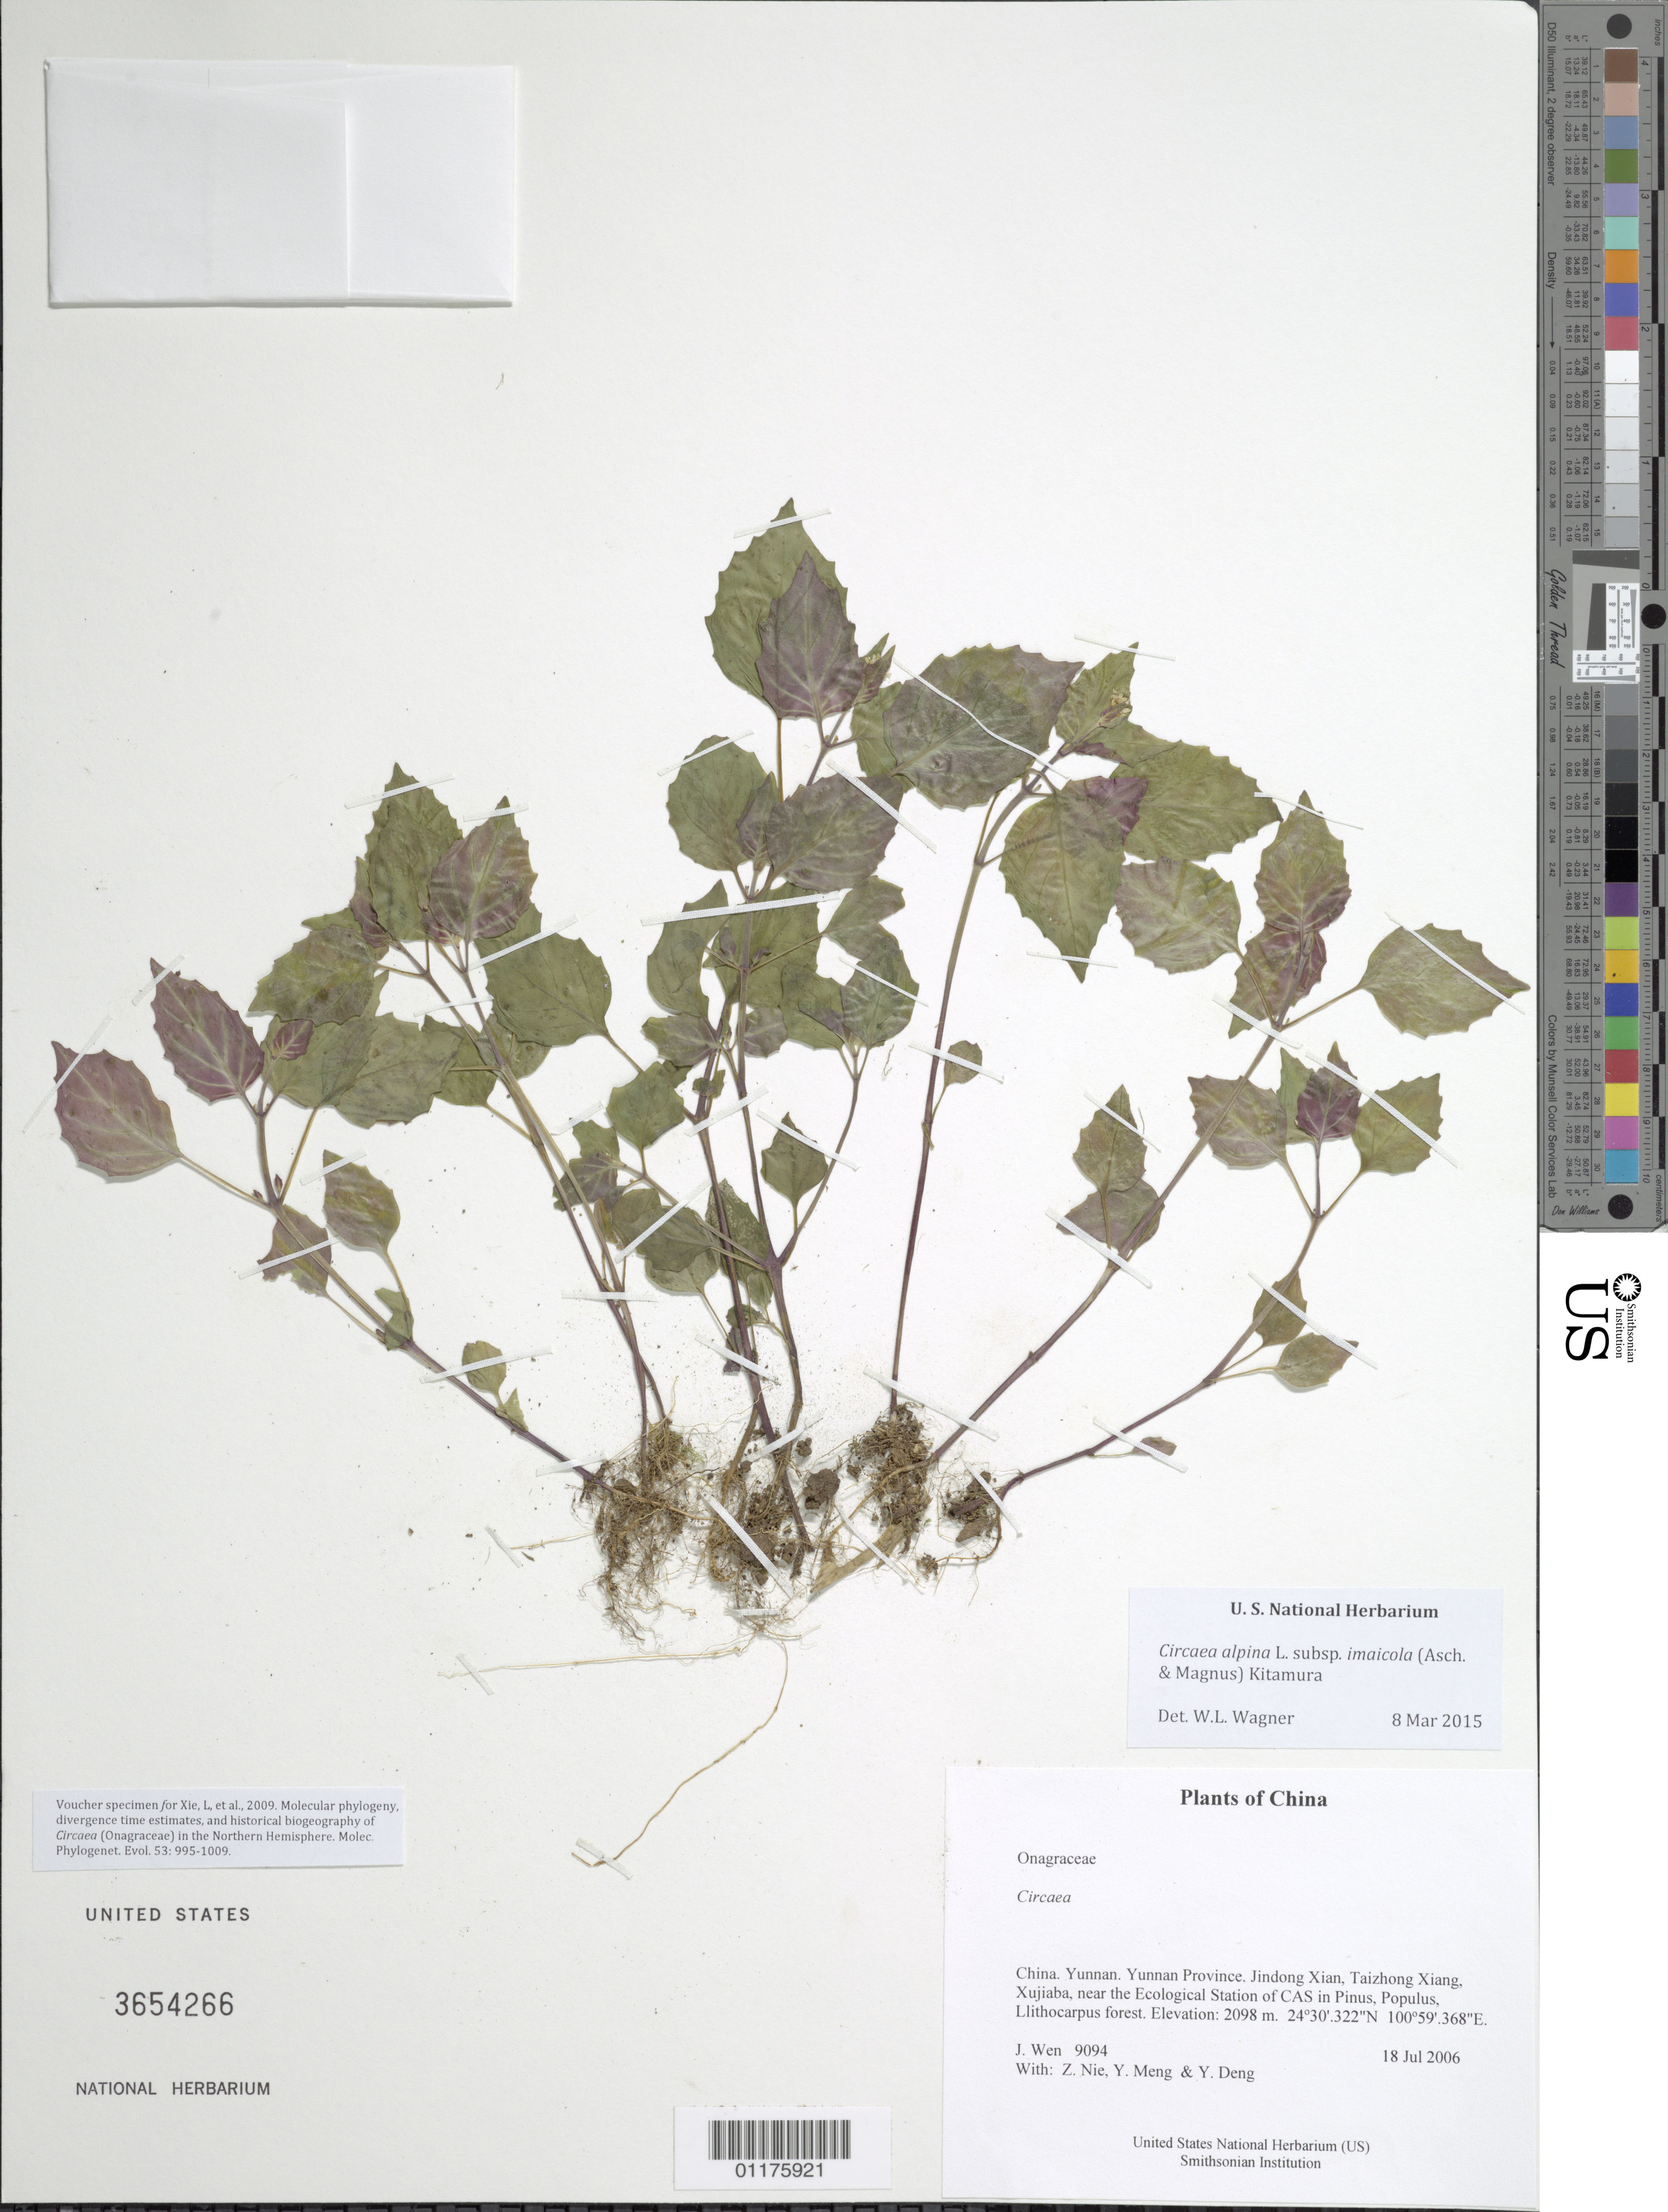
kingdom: Plantae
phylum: Tracheophyta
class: Magnoliopsida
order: Myrtales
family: Onagraceae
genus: Circaea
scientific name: Circaea alpina subsp. imaicola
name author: (Asch. & Magnus) Kitam.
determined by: Wagner, W. L., (BOT), Smithsonian Institution - National Museum of Natural History (UNITED STATES)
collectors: J. Wen, Z. Nie, Y. Meng & Y. Deng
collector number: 9094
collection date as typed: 18 Jul 2006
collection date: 2006-07-18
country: China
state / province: Yunnan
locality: Jindong Xian, Taizhong Xiang, Xujiaba, near the Ecological Station of CAS in Pinus, Populus, Llithocarpus forest.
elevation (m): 2098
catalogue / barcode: US 3654266